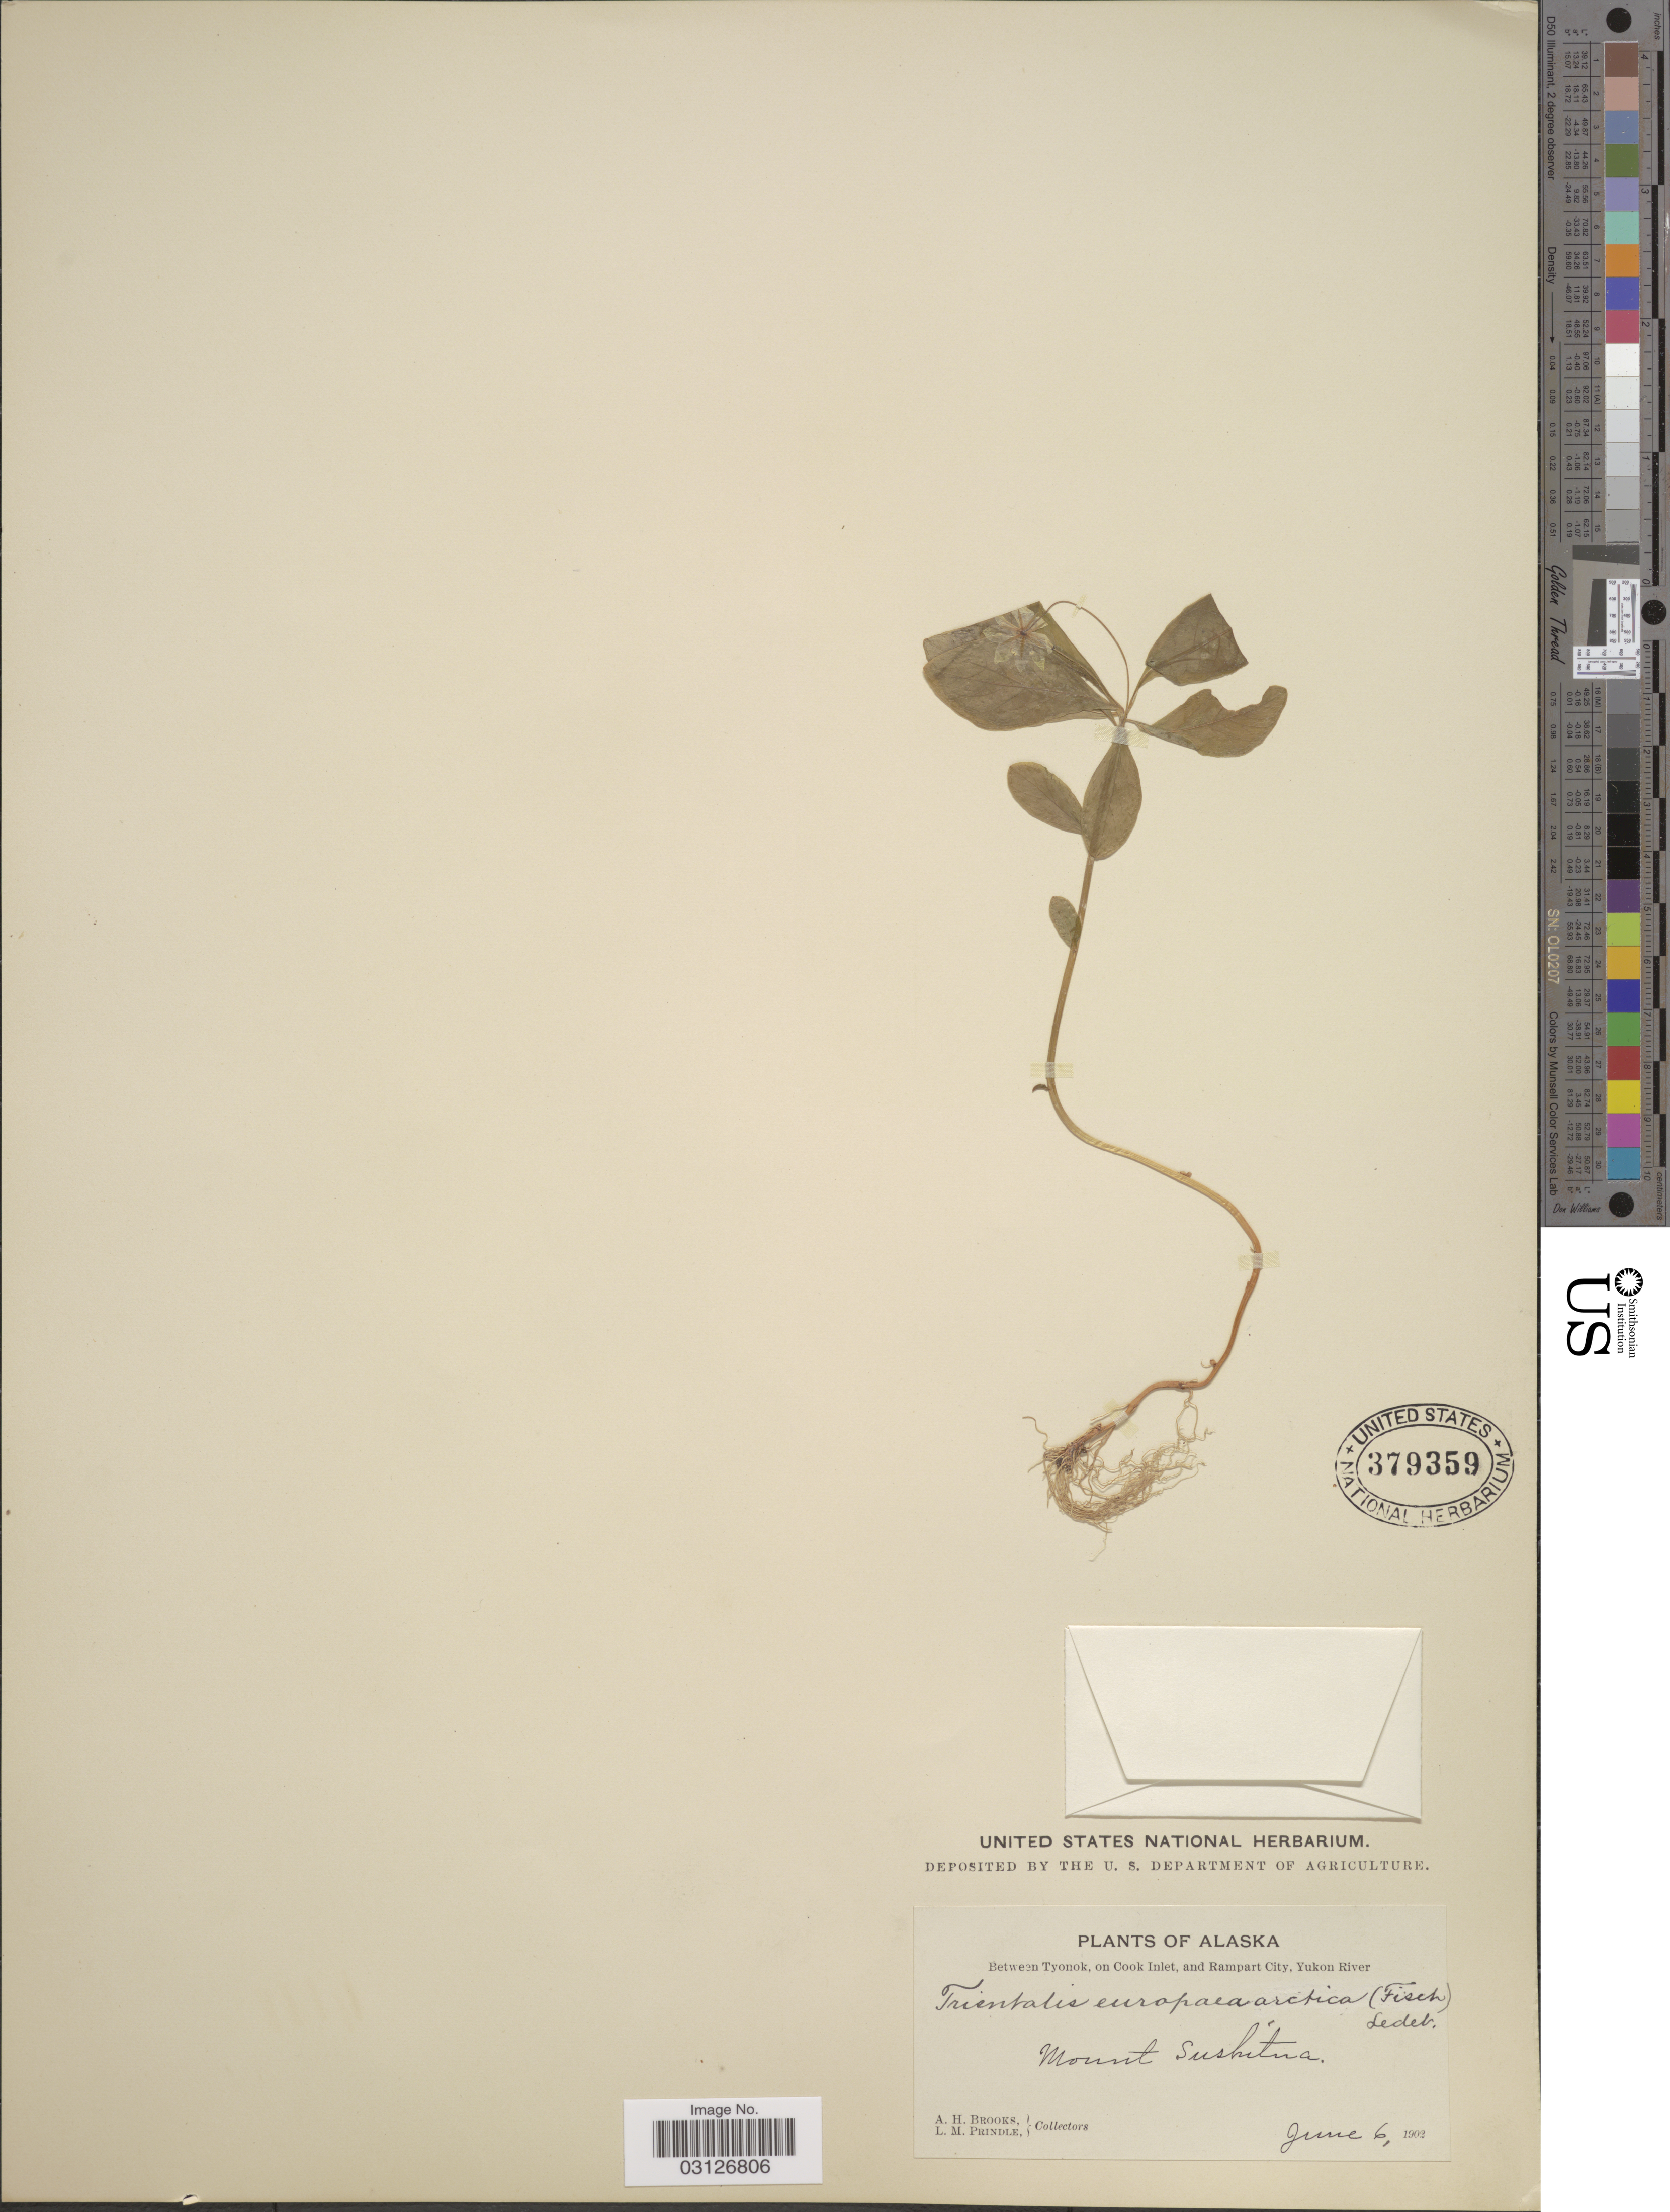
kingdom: Plantae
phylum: Tracheophyta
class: Magnoliopsida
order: Ericales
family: Primulaceae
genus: Trientalis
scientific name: Trientalis europaea subsp. arctica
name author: (Fisch. ex Hook.) Hultén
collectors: A. Brooks & L. Prindle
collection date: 1902-06-06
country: United States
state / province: Alaska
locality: Between Tyonok, on Cook Inlet, and Rampart City, Yukon River. Mount Sushitua.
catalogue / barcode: US 379359